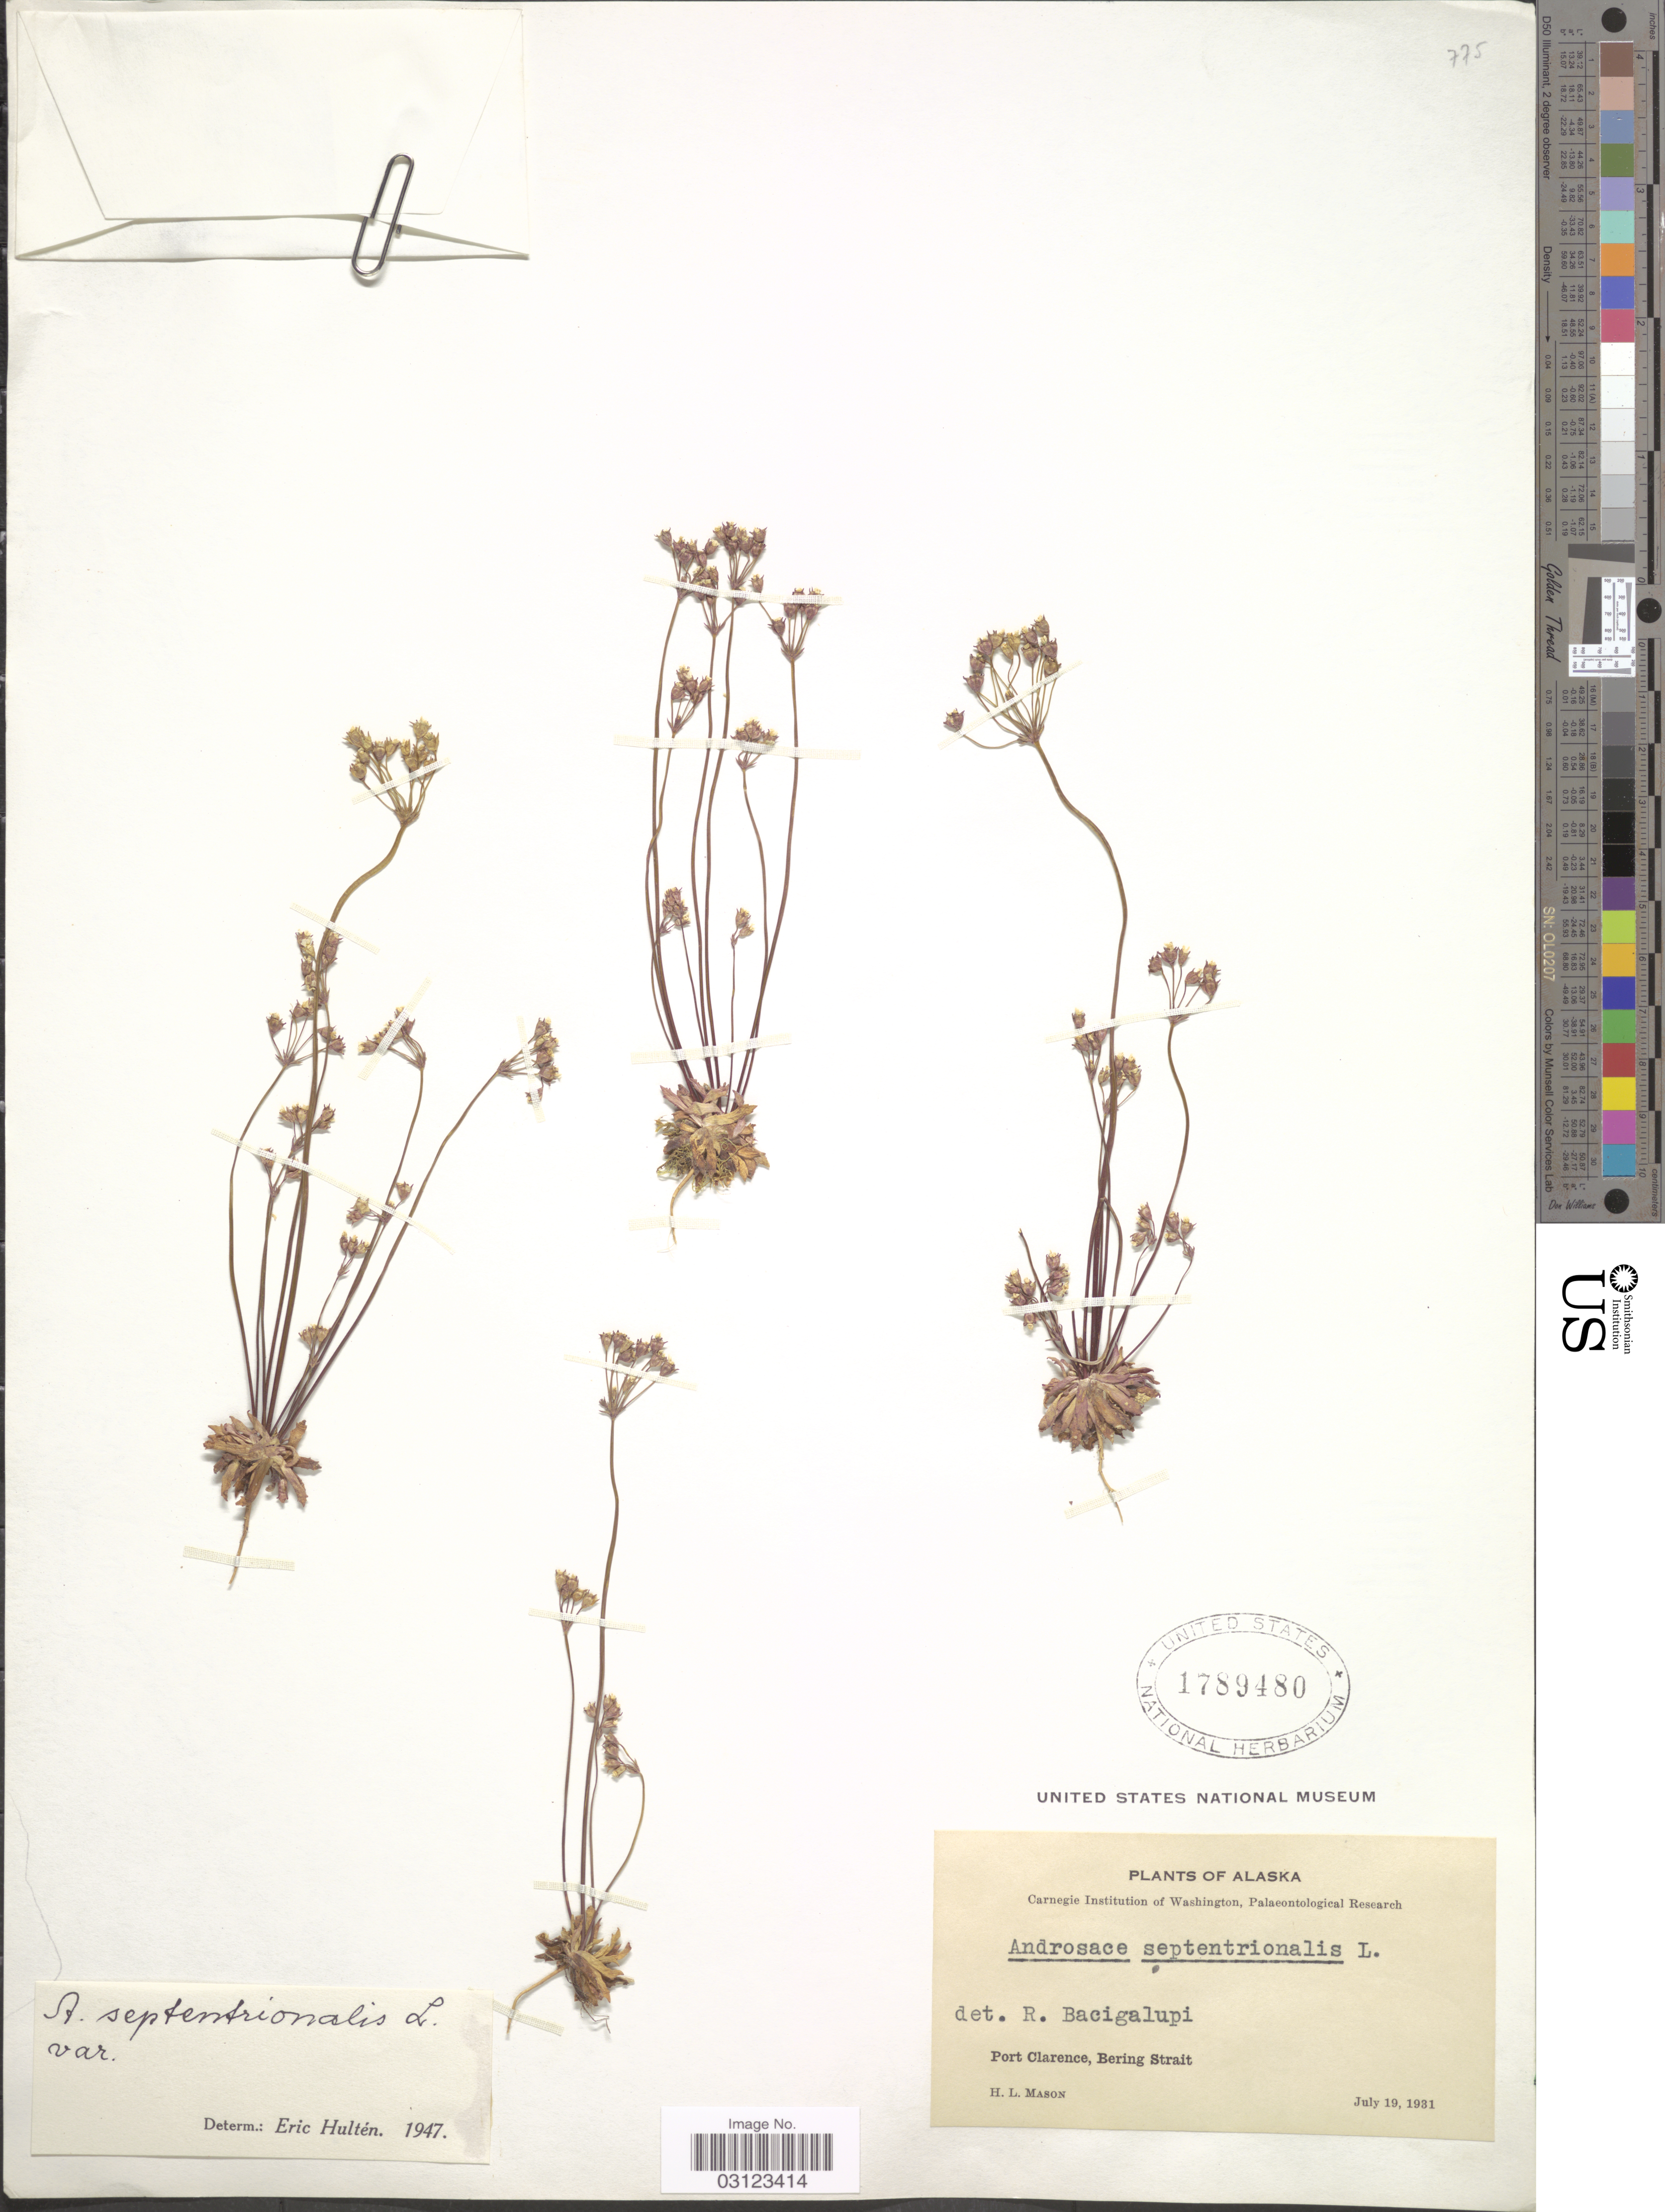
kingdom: Plantae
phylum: Tracheophyta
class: Magnoliopsida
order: Ericales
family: Primulaceae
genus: Androsace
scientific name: Androsace septentrionalis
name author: L.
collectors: H. L. Mason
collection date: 1931-07-19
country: United States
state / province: Alaska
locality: Port Clarence, Bering Strait.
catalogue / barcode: US 1789480